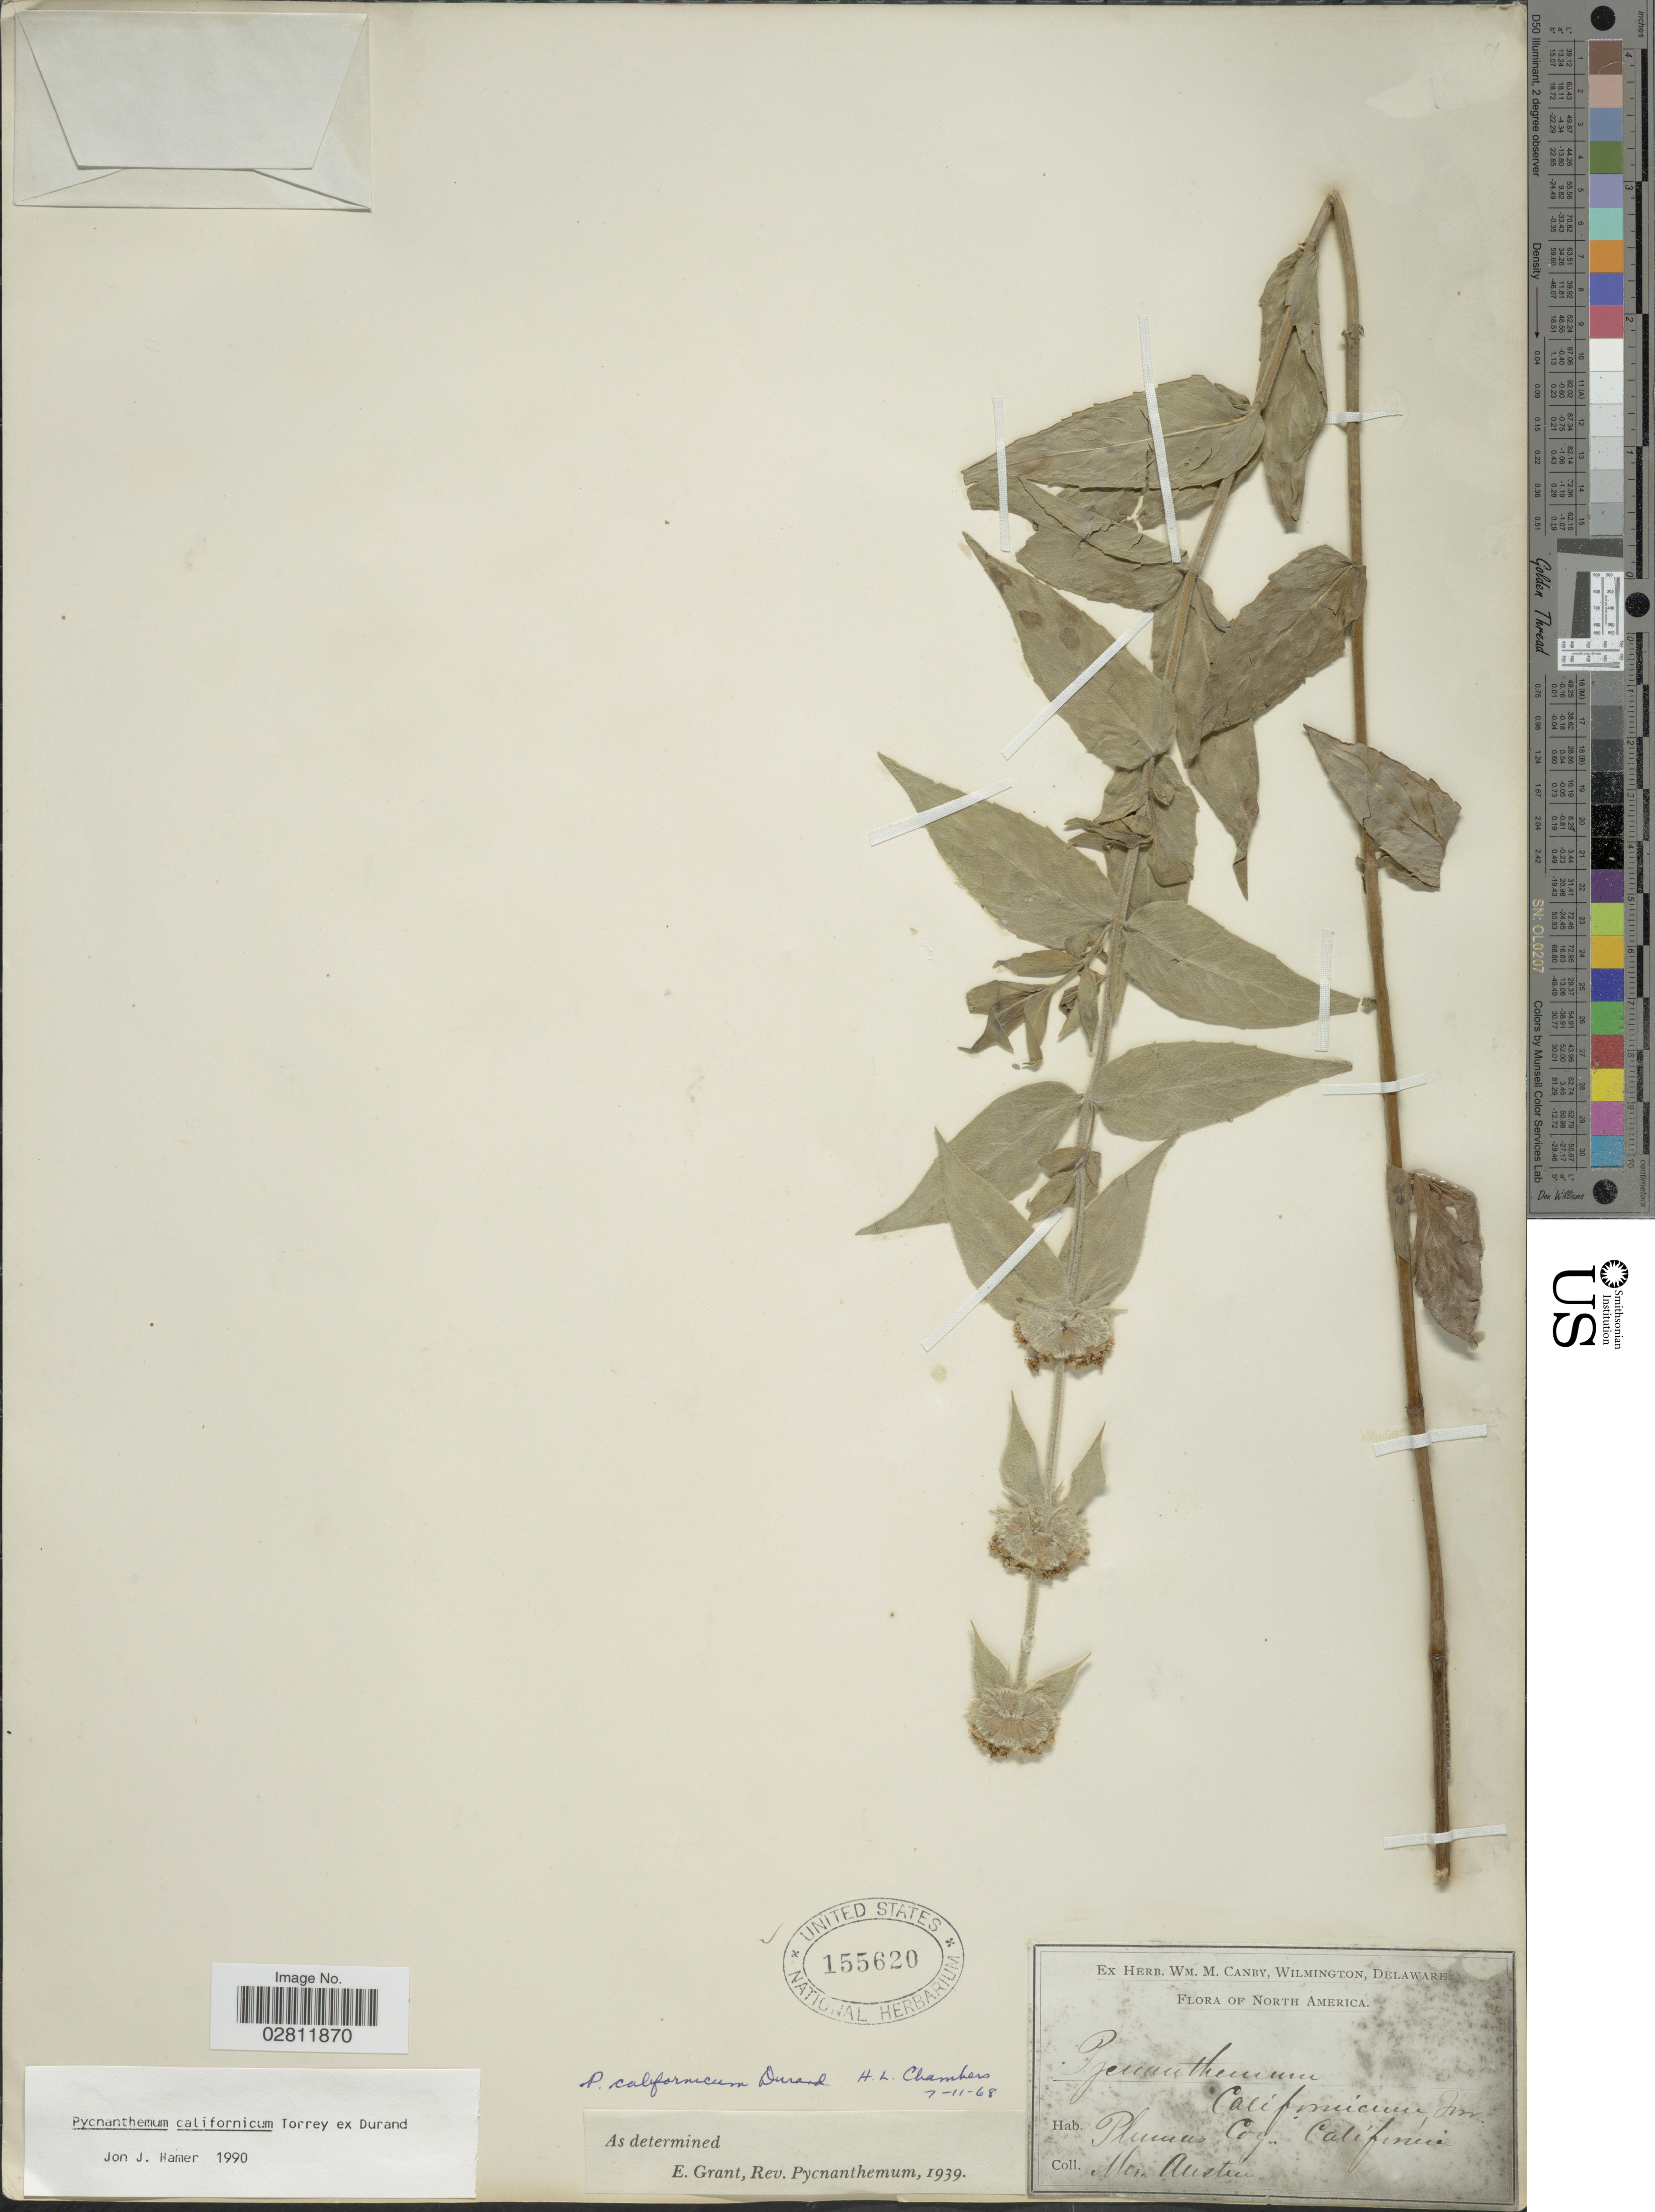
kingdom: Plantae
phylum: Tracheophyta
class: Magnoliopsida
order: Lamiales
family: Lamiaceae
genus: Pycnanthemum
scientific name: Pycnanthemum californicum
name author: Torr. ex Durand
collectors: Austin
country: United States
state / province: California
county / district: Plumas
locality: Plumas Coy.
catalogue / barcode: US 155620